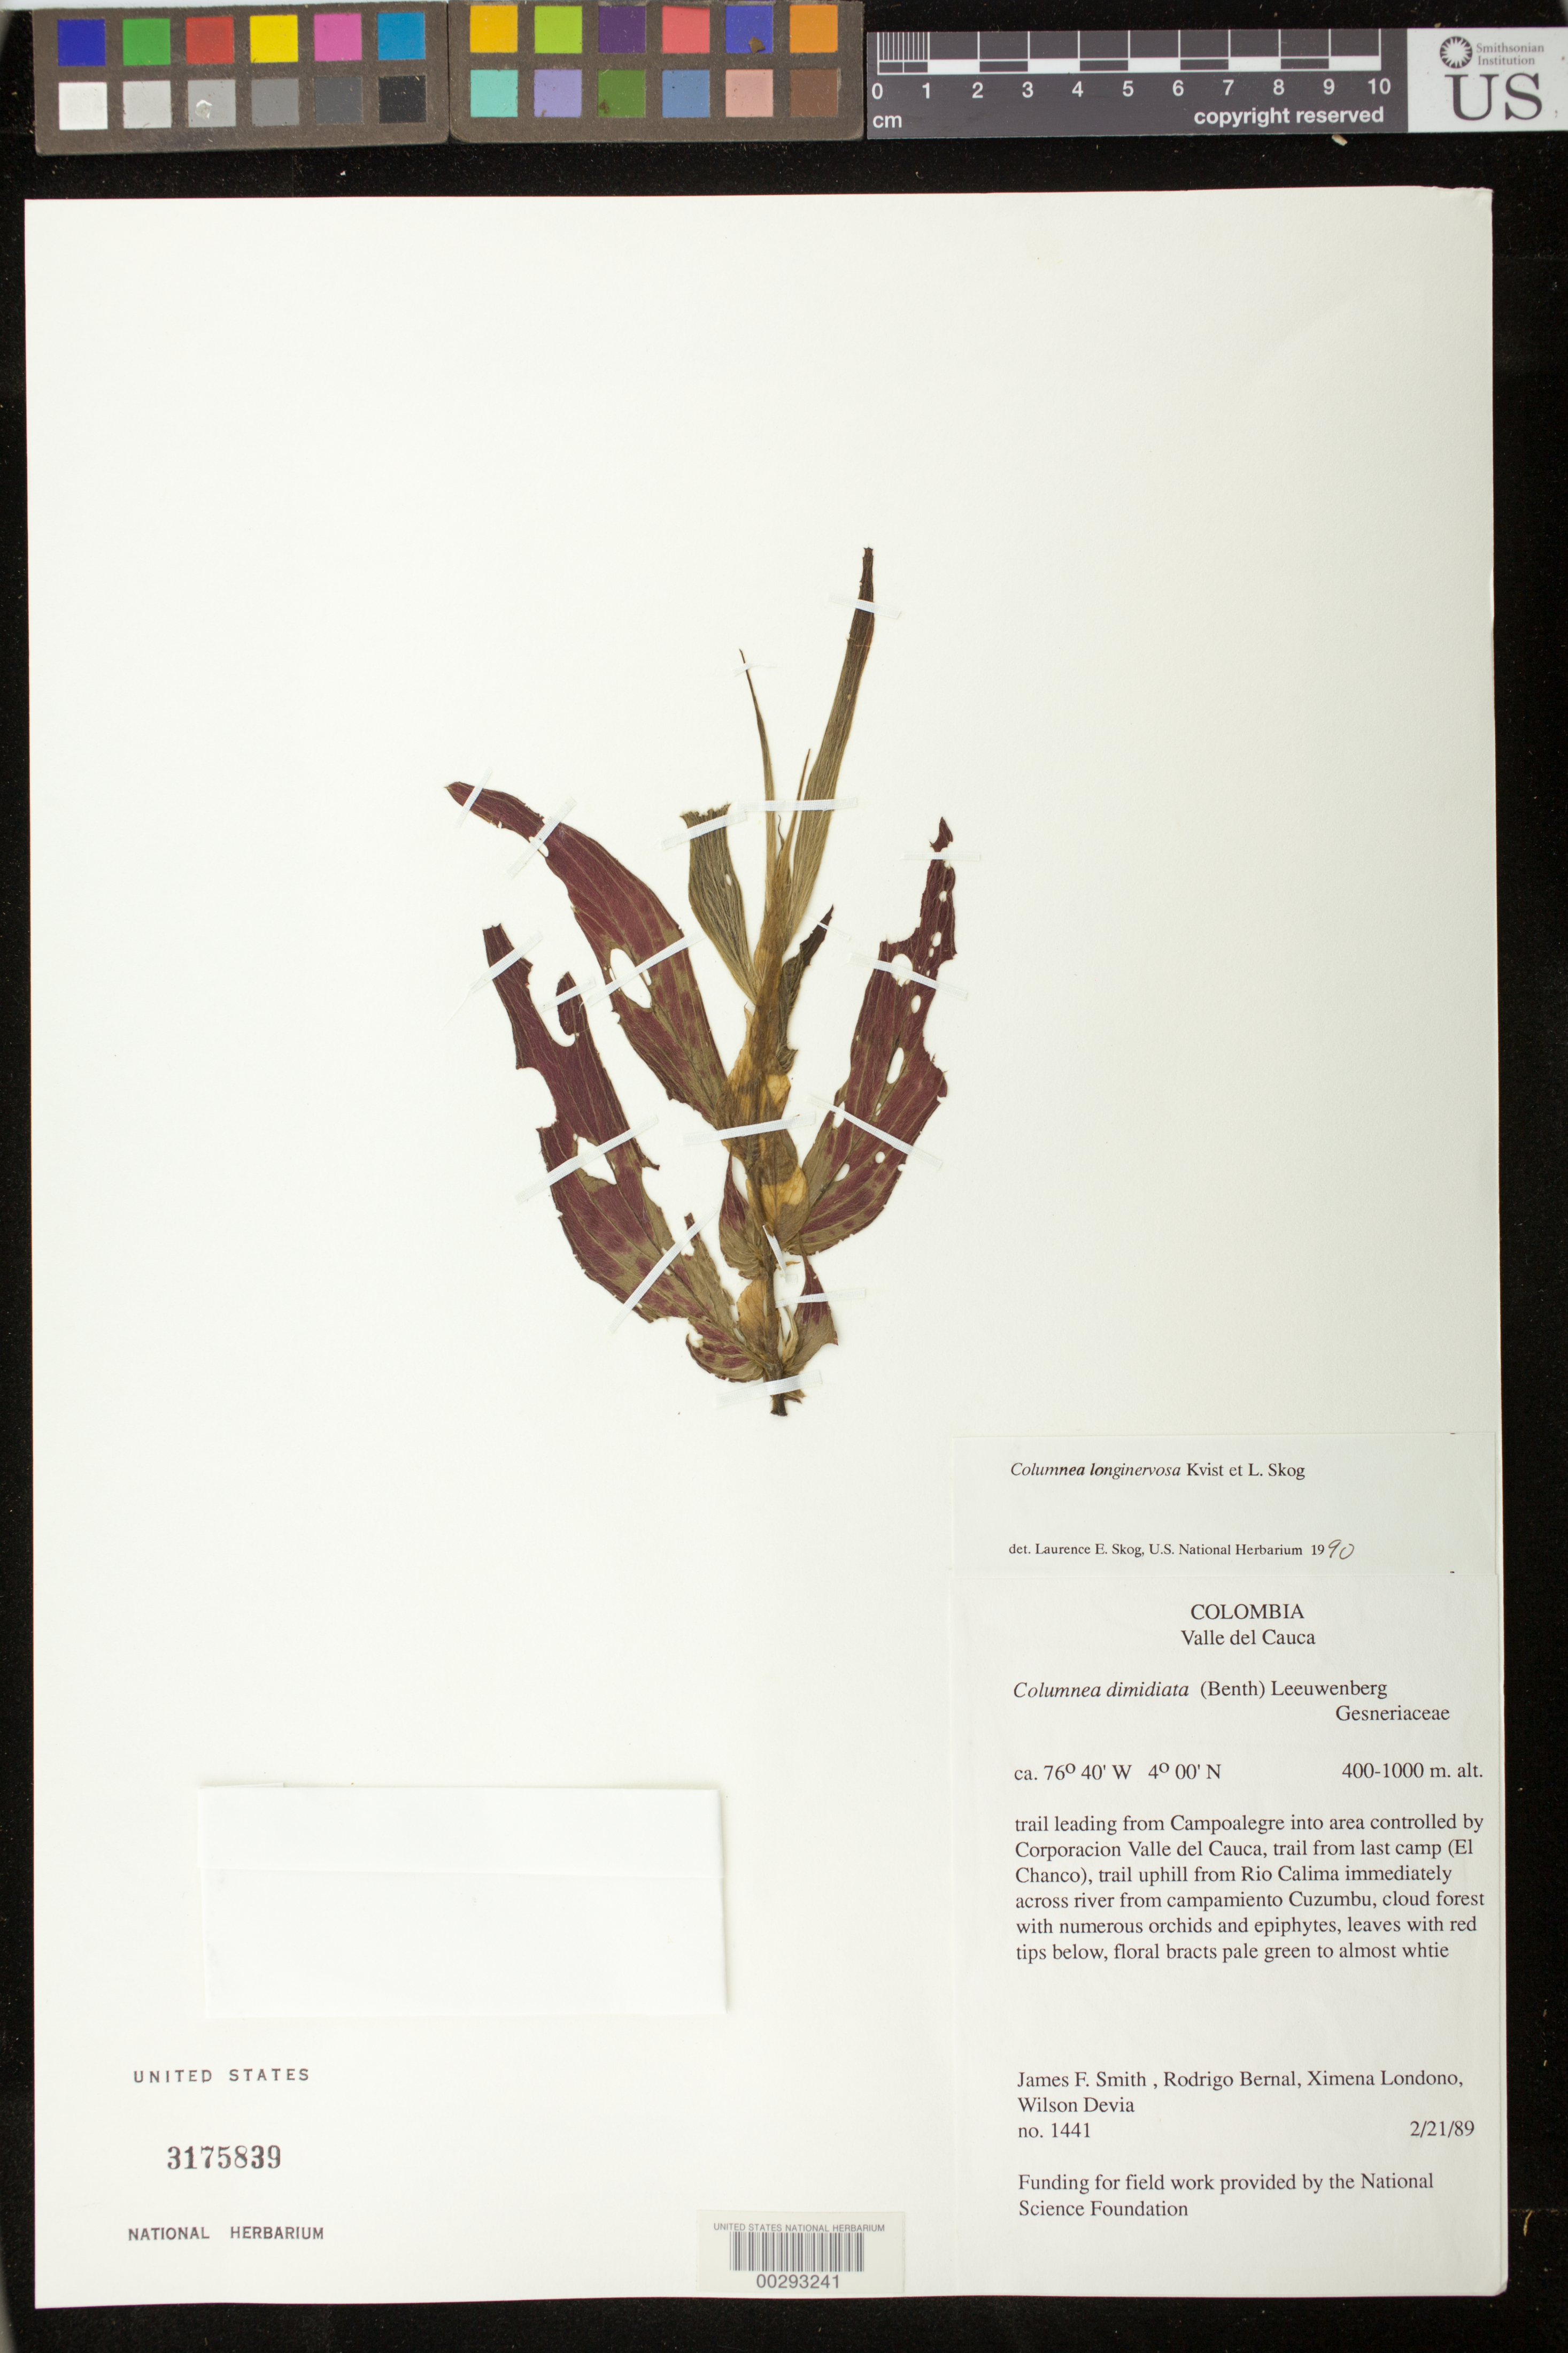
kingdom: Plantae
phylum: Tracheophyta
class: Magnoliopsida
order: Lamiales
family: Gesneriaceae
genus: Columnea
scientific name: Columnea longinervosa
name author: L.P. Kvist & L.E. Skog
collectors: J. Smith, R. Bernal, X. Londoño & W. Devia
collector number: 1441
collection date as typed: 21 Feb 1989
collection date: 1989-02-21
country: Colombia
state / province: Valle del Cauca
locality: Campoalegre in area of Corporacion Valle del Cauca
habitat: Cloud forest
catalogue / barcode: US 3175839